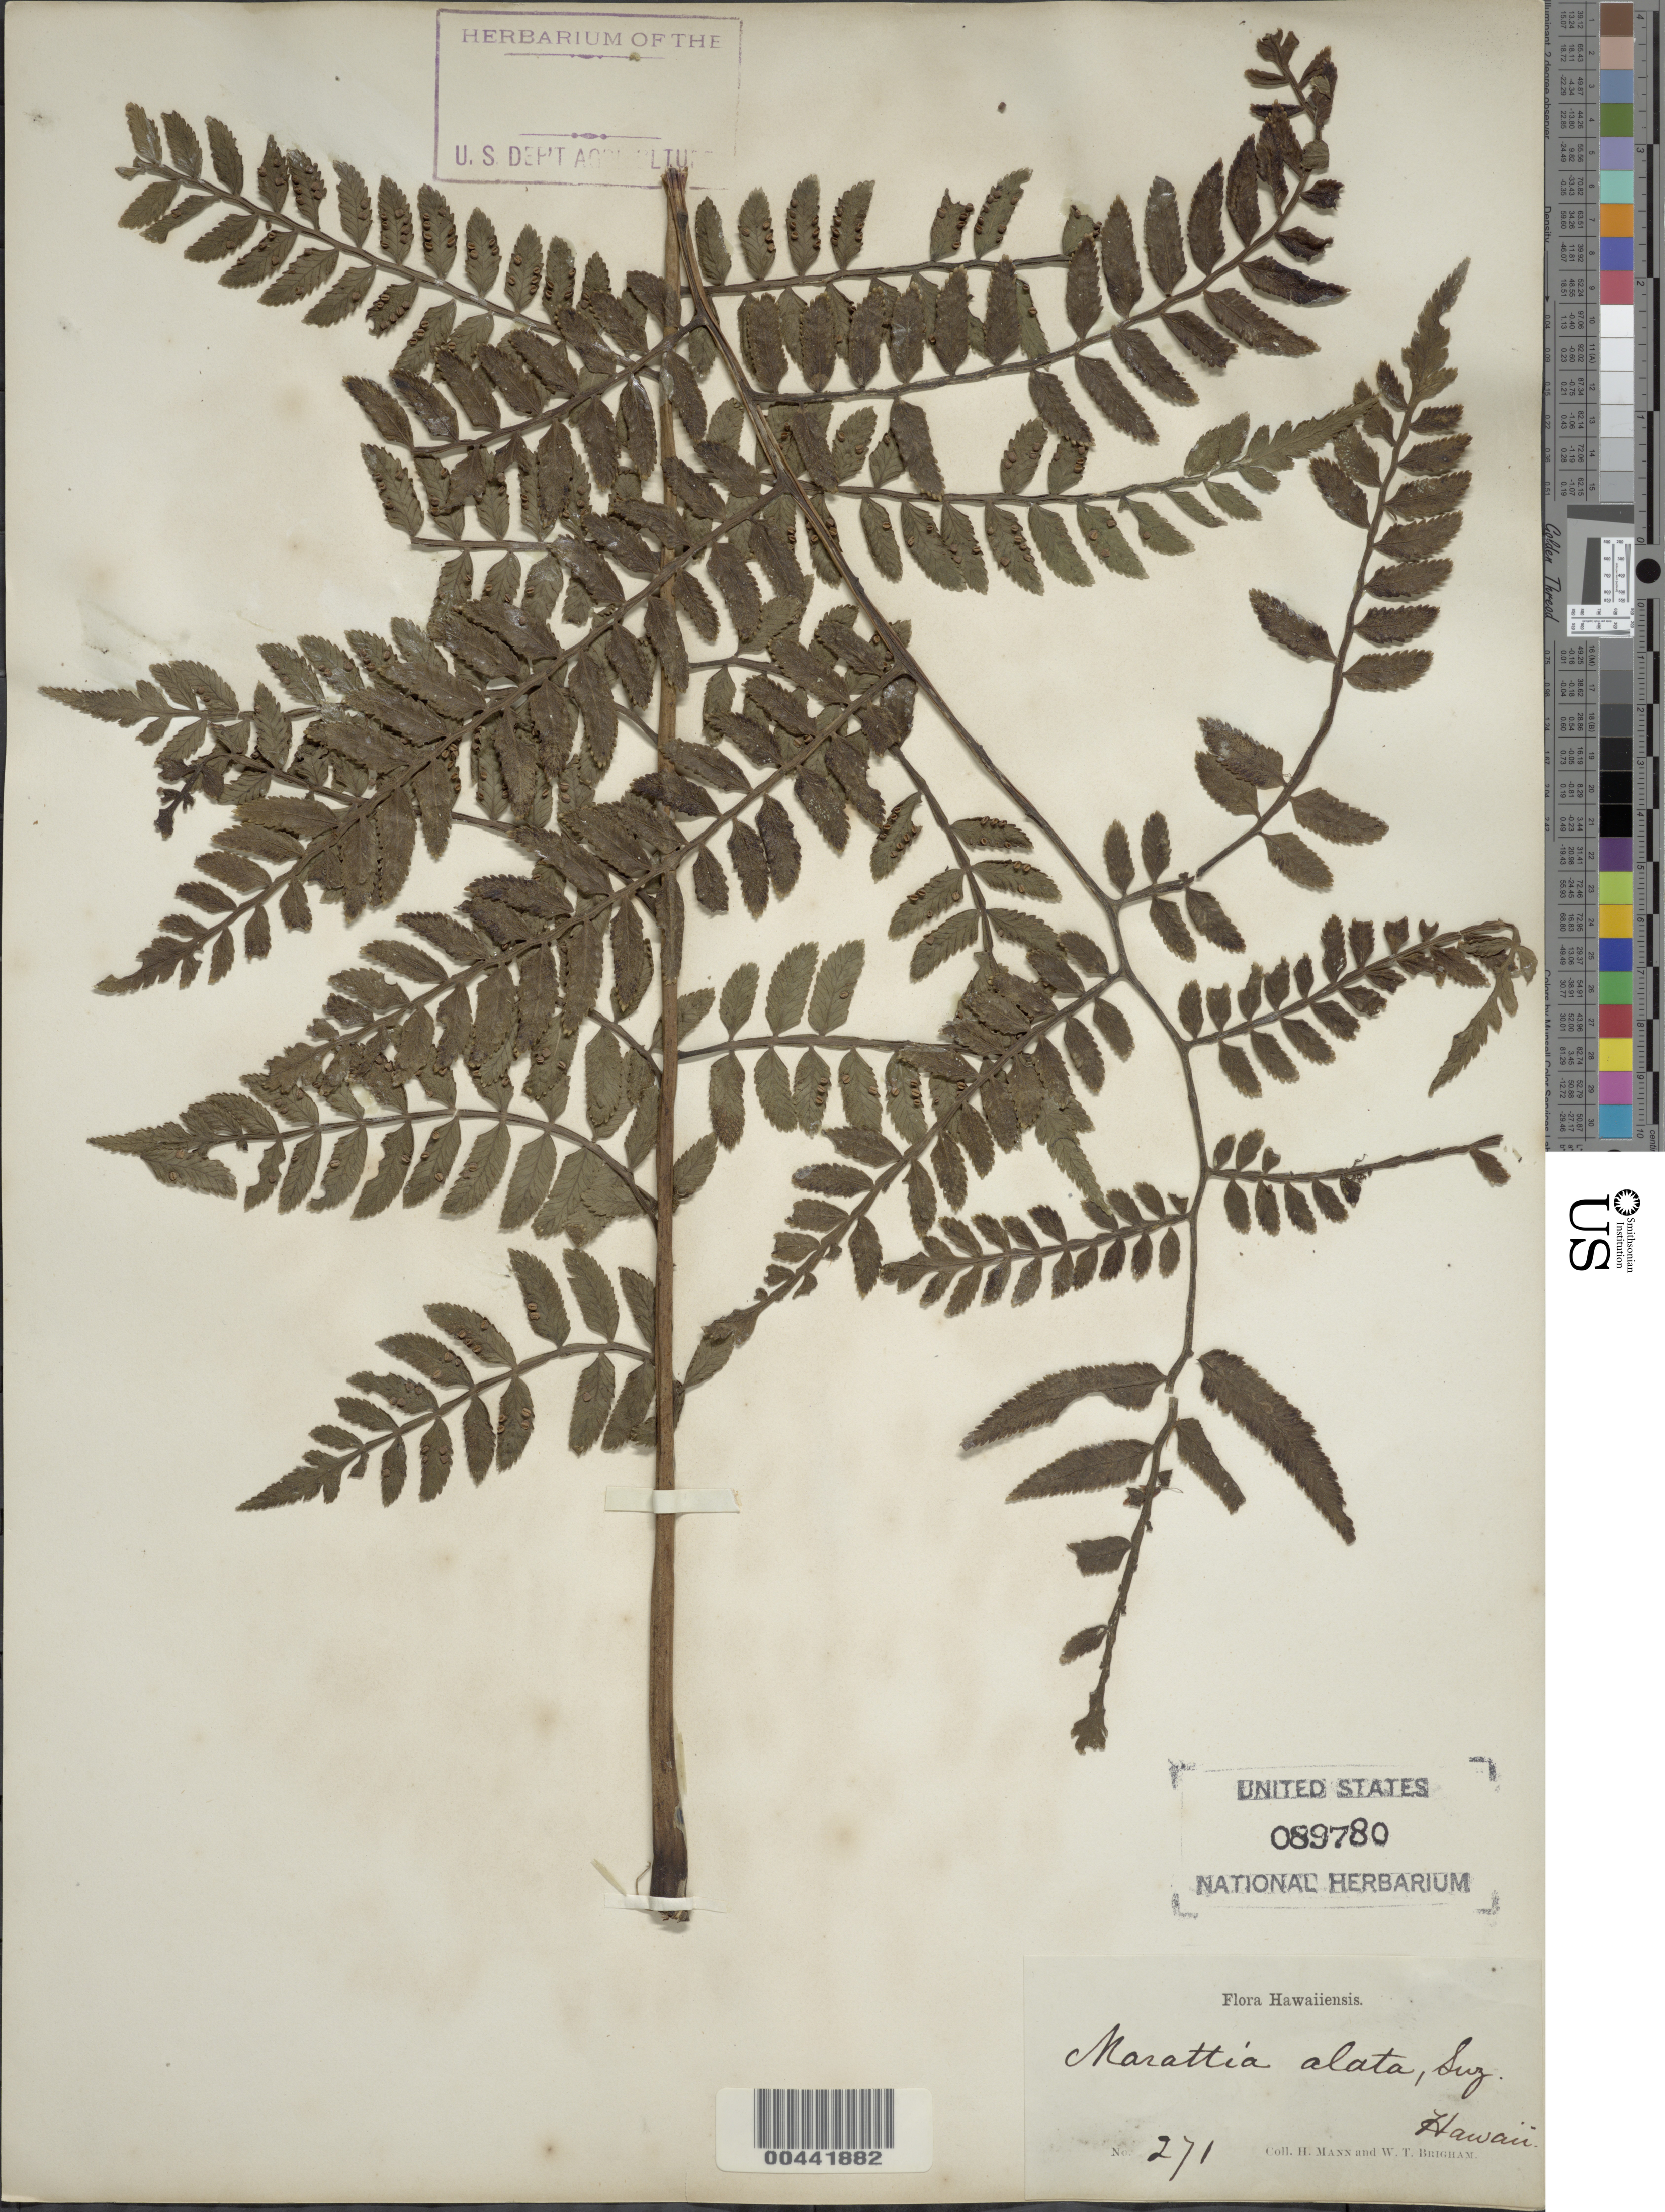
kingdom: Plantae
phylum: Tracheophyta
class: Polypodiopsida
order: Marattiales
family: Marattiaceae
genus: Marattia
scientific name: Marattia douglasii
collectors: H. Mann & W. T. Brigham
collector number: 271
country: United States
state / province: Hawaii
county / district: Kauai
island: Kaua'i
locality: Hawaii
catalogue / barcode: US 89780